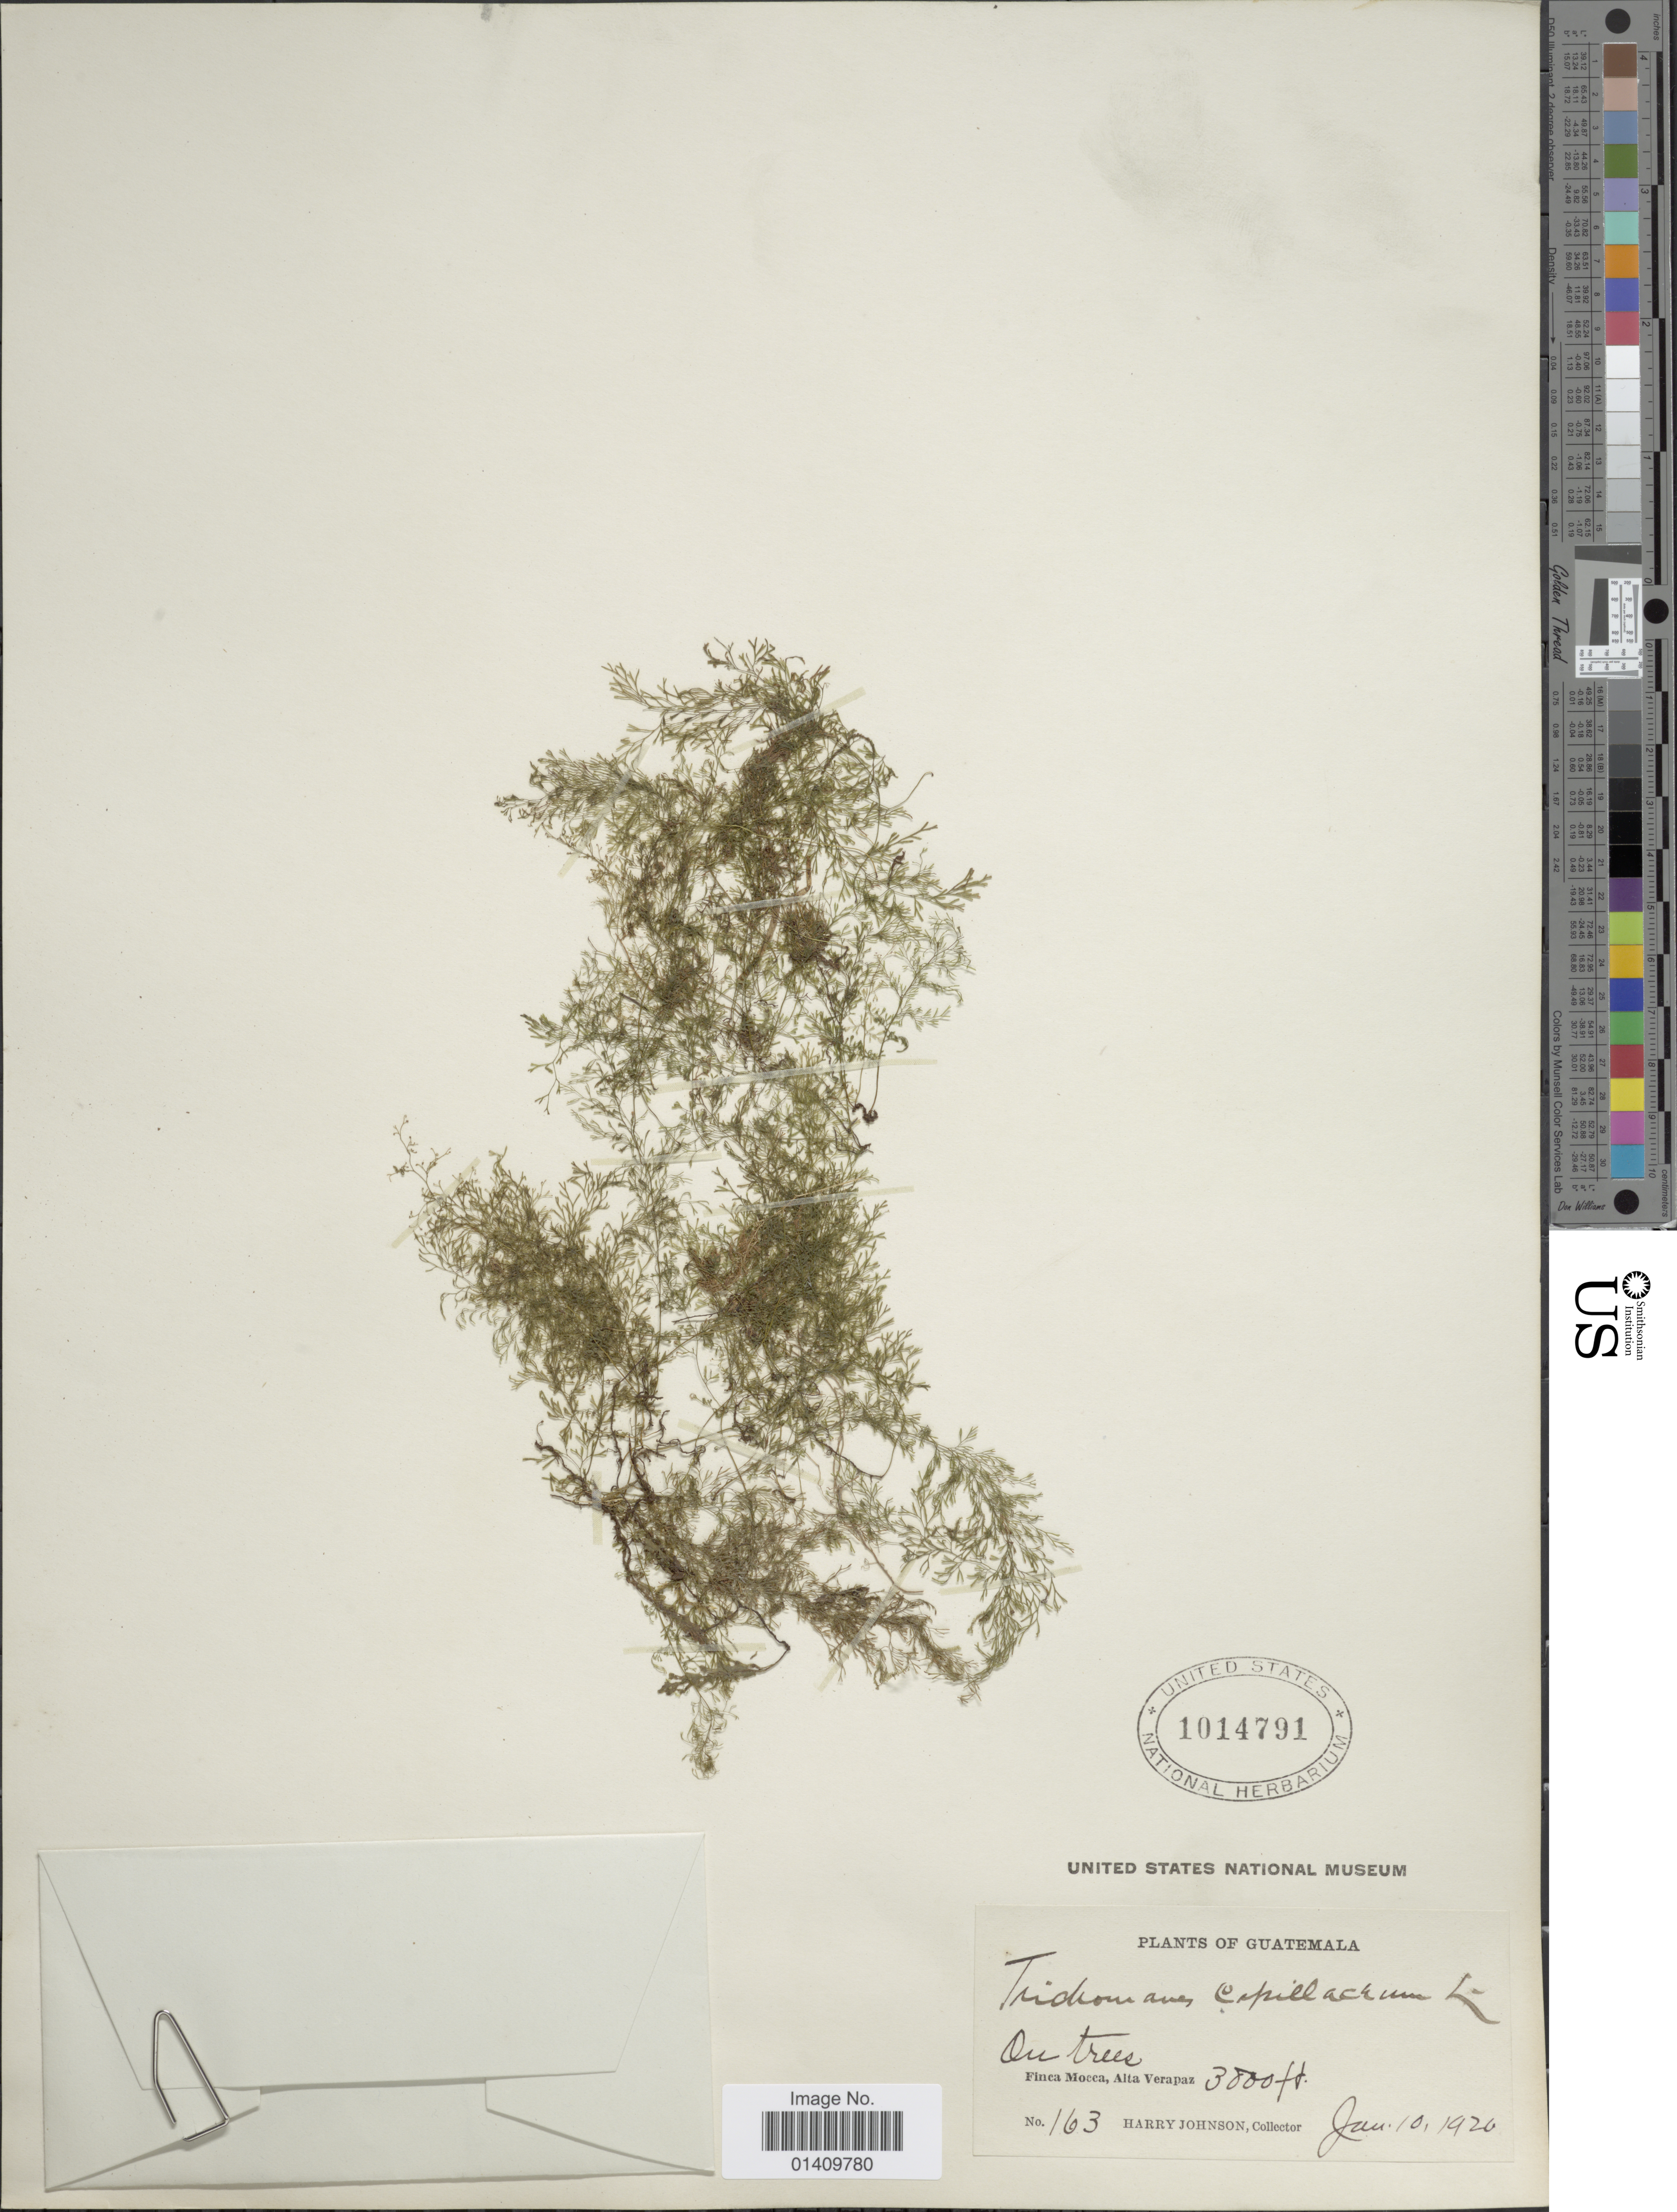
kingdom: Plantae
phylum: Tracheophyta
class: Polypodiopsida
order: Hymenophyllales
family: Hymenophyllaceae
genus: Polyphlebium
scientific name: Polyphlebium capillaceum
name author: (L.) Ebihara & Dubuisson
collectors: H. Johnson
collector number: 163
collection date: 1920-01-10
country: Guatemala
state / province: Alta Verapaz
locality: Finca Mocca Alta Verapaz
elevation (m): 1158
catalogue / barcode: US 1014791